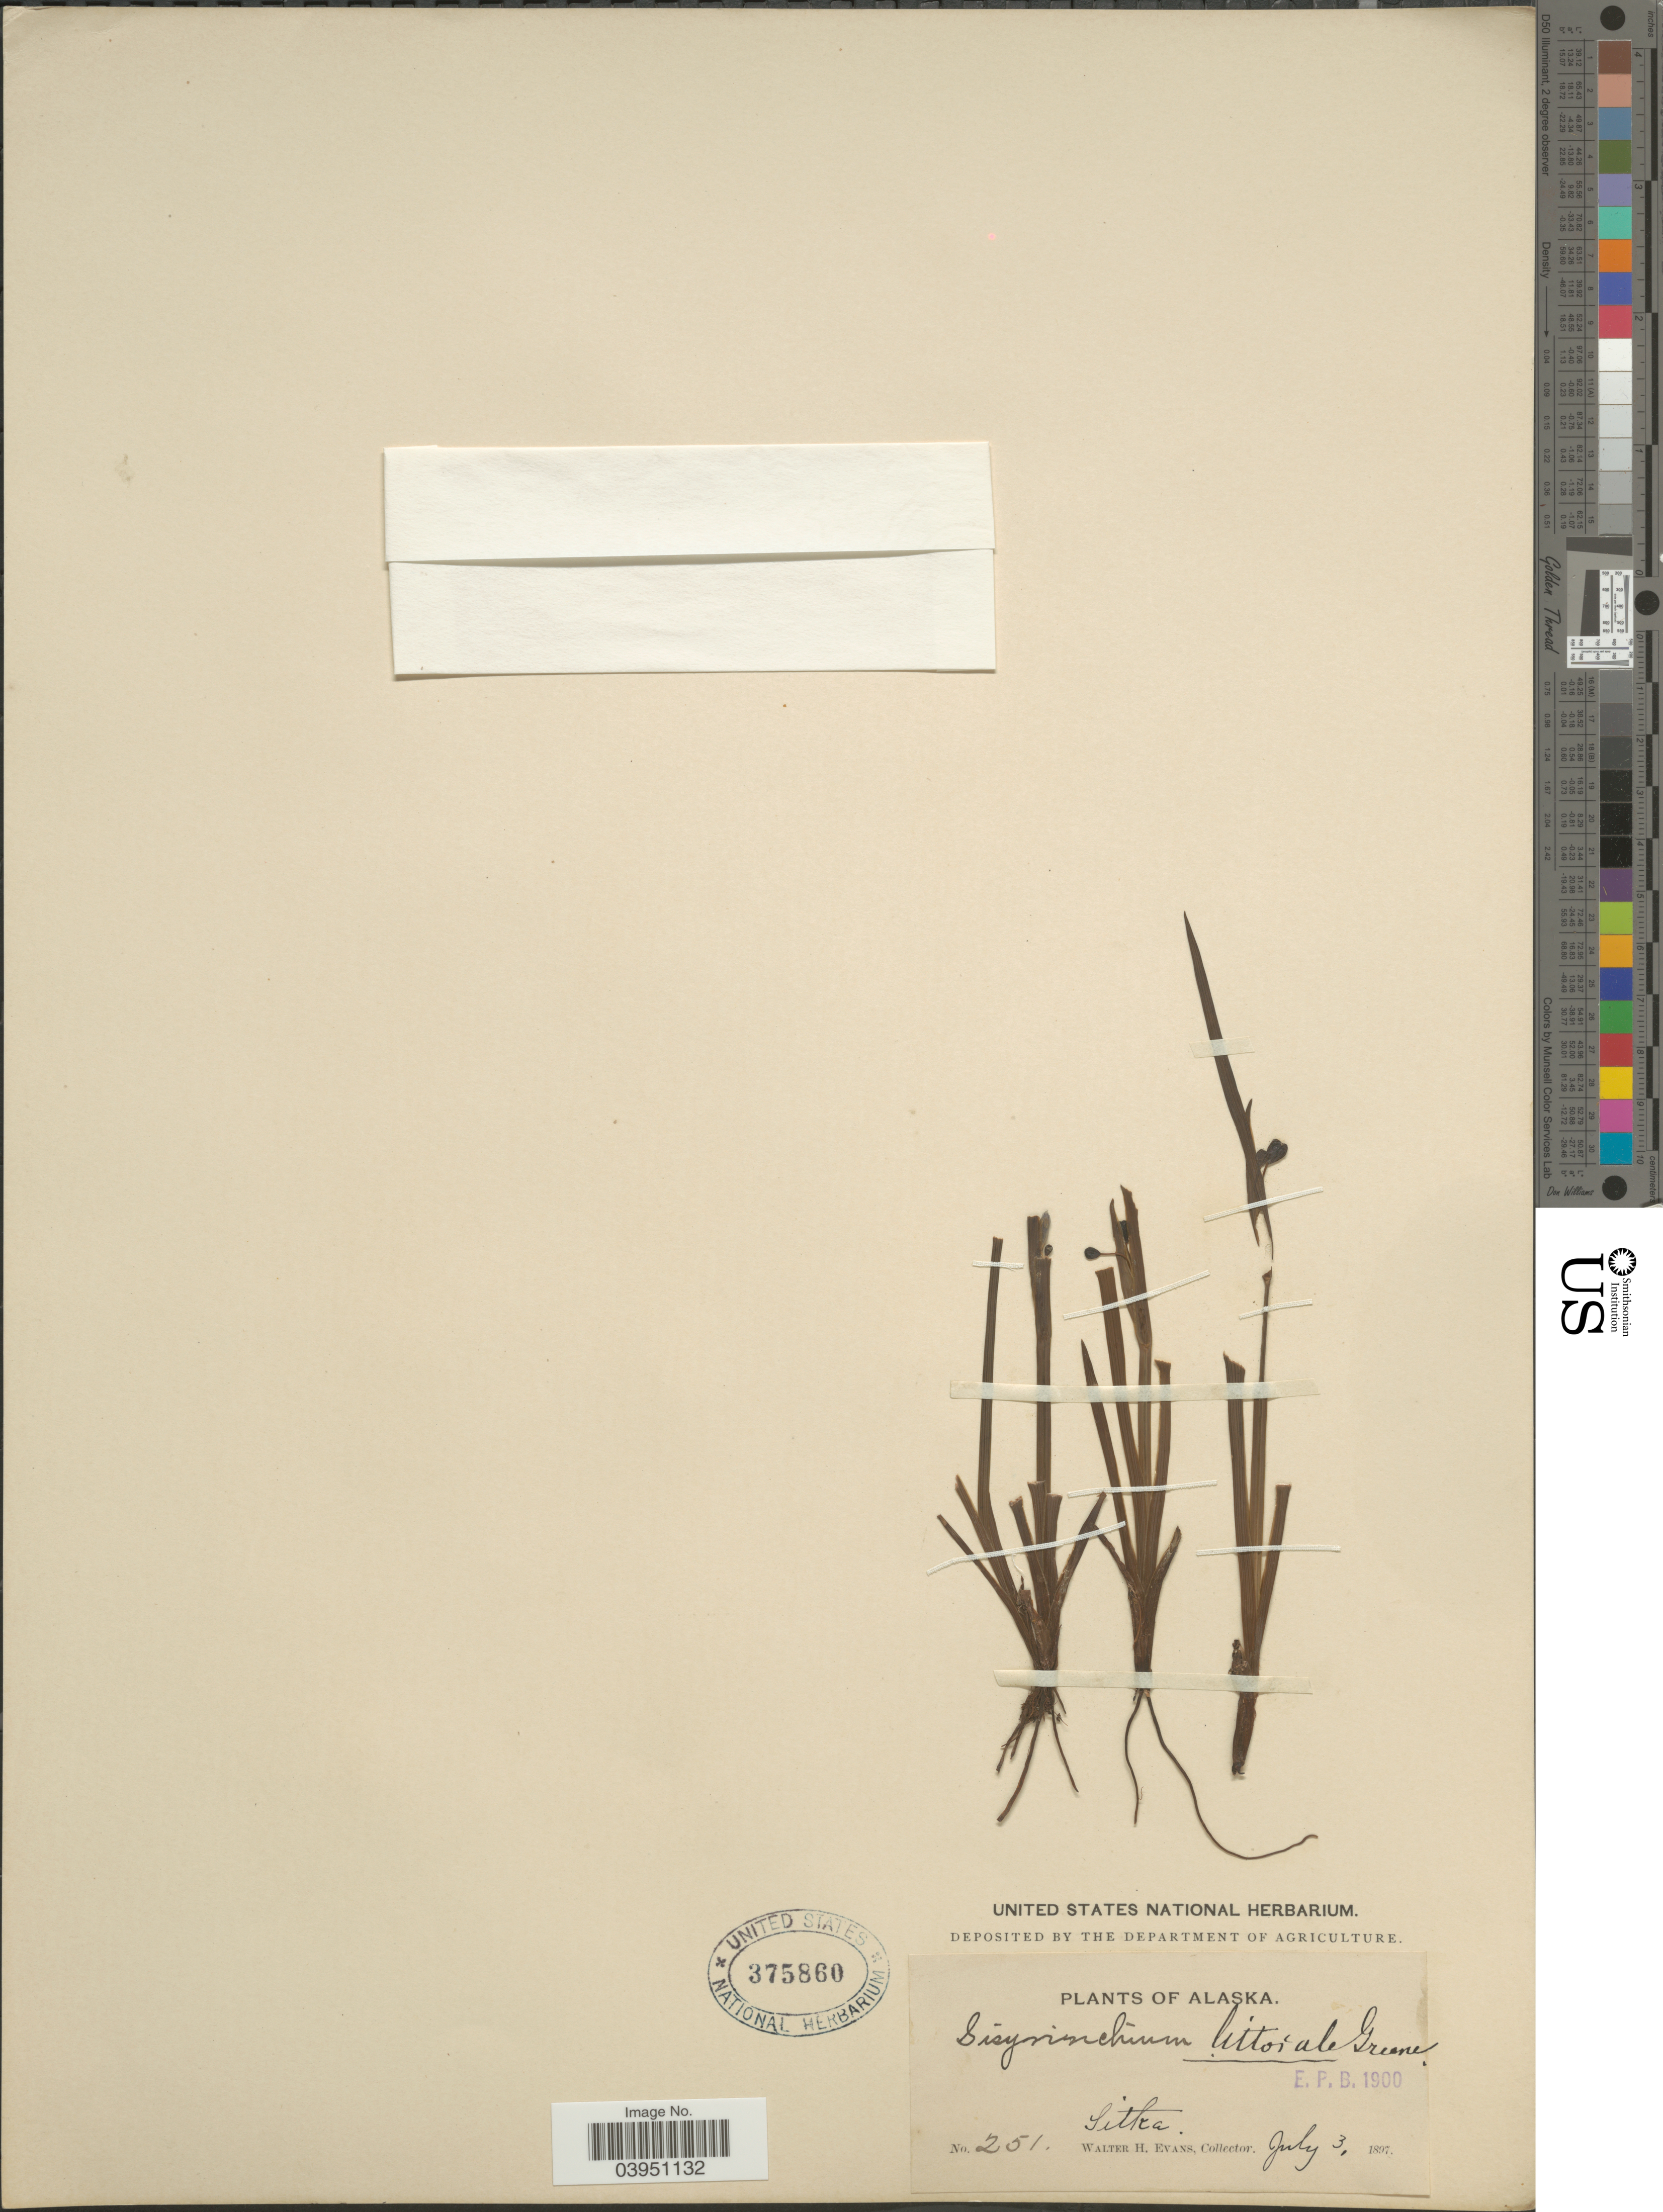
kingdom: Plantae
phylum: Tracheophyta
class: Liliopsida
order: Asparagales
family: Iridaceae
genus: Sisyrinchium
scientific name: Sisyrinchium littorale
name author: Greene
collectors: W. H. Evans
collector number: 251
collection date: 1897-07-03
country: United States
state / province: Alaska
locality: Sitka.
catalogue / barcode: US 375860